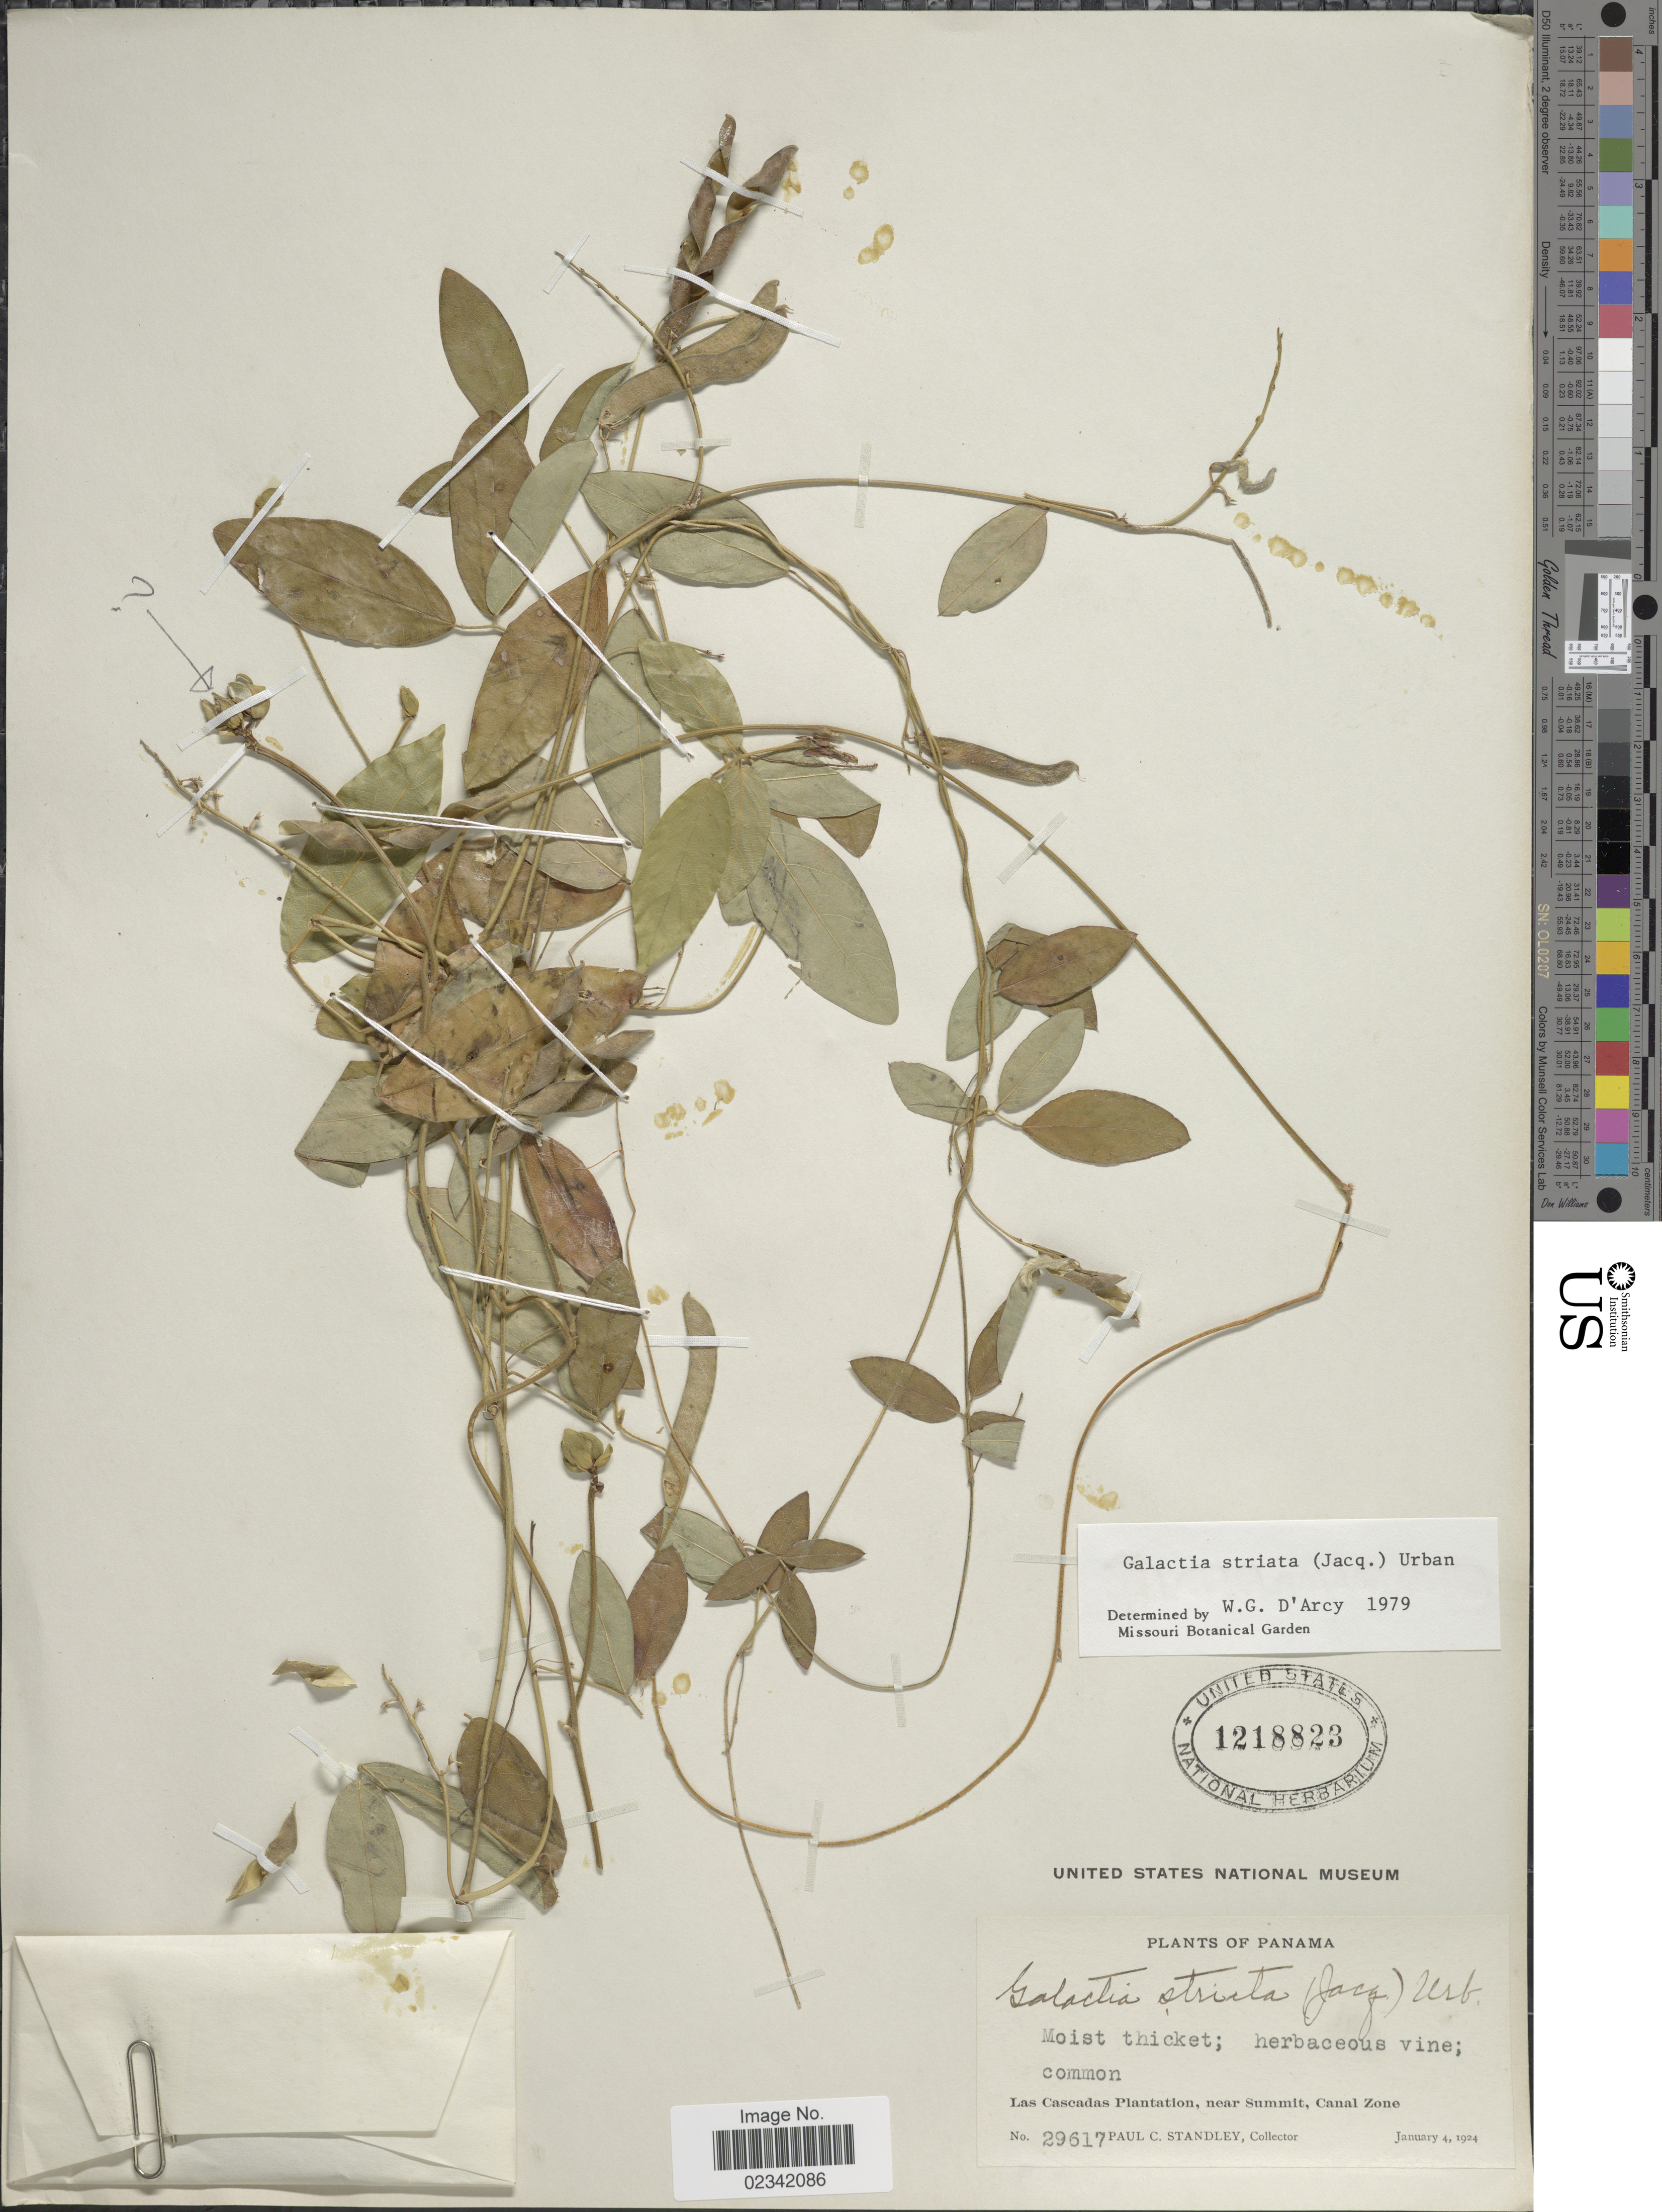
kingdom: Plantae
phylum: Tracheophyta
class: Magnoliopsida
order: Fabales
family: Fabaceae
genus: Galactia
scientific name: Galactia striata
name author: (Jacq.) Urb.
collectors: P. C. Standley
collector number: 29617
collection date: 1924-01-04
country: Panama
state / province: Colón / Panamá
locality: Las Cascadas Plantation, near Summit, Canal Zone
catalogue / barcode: US 1218823